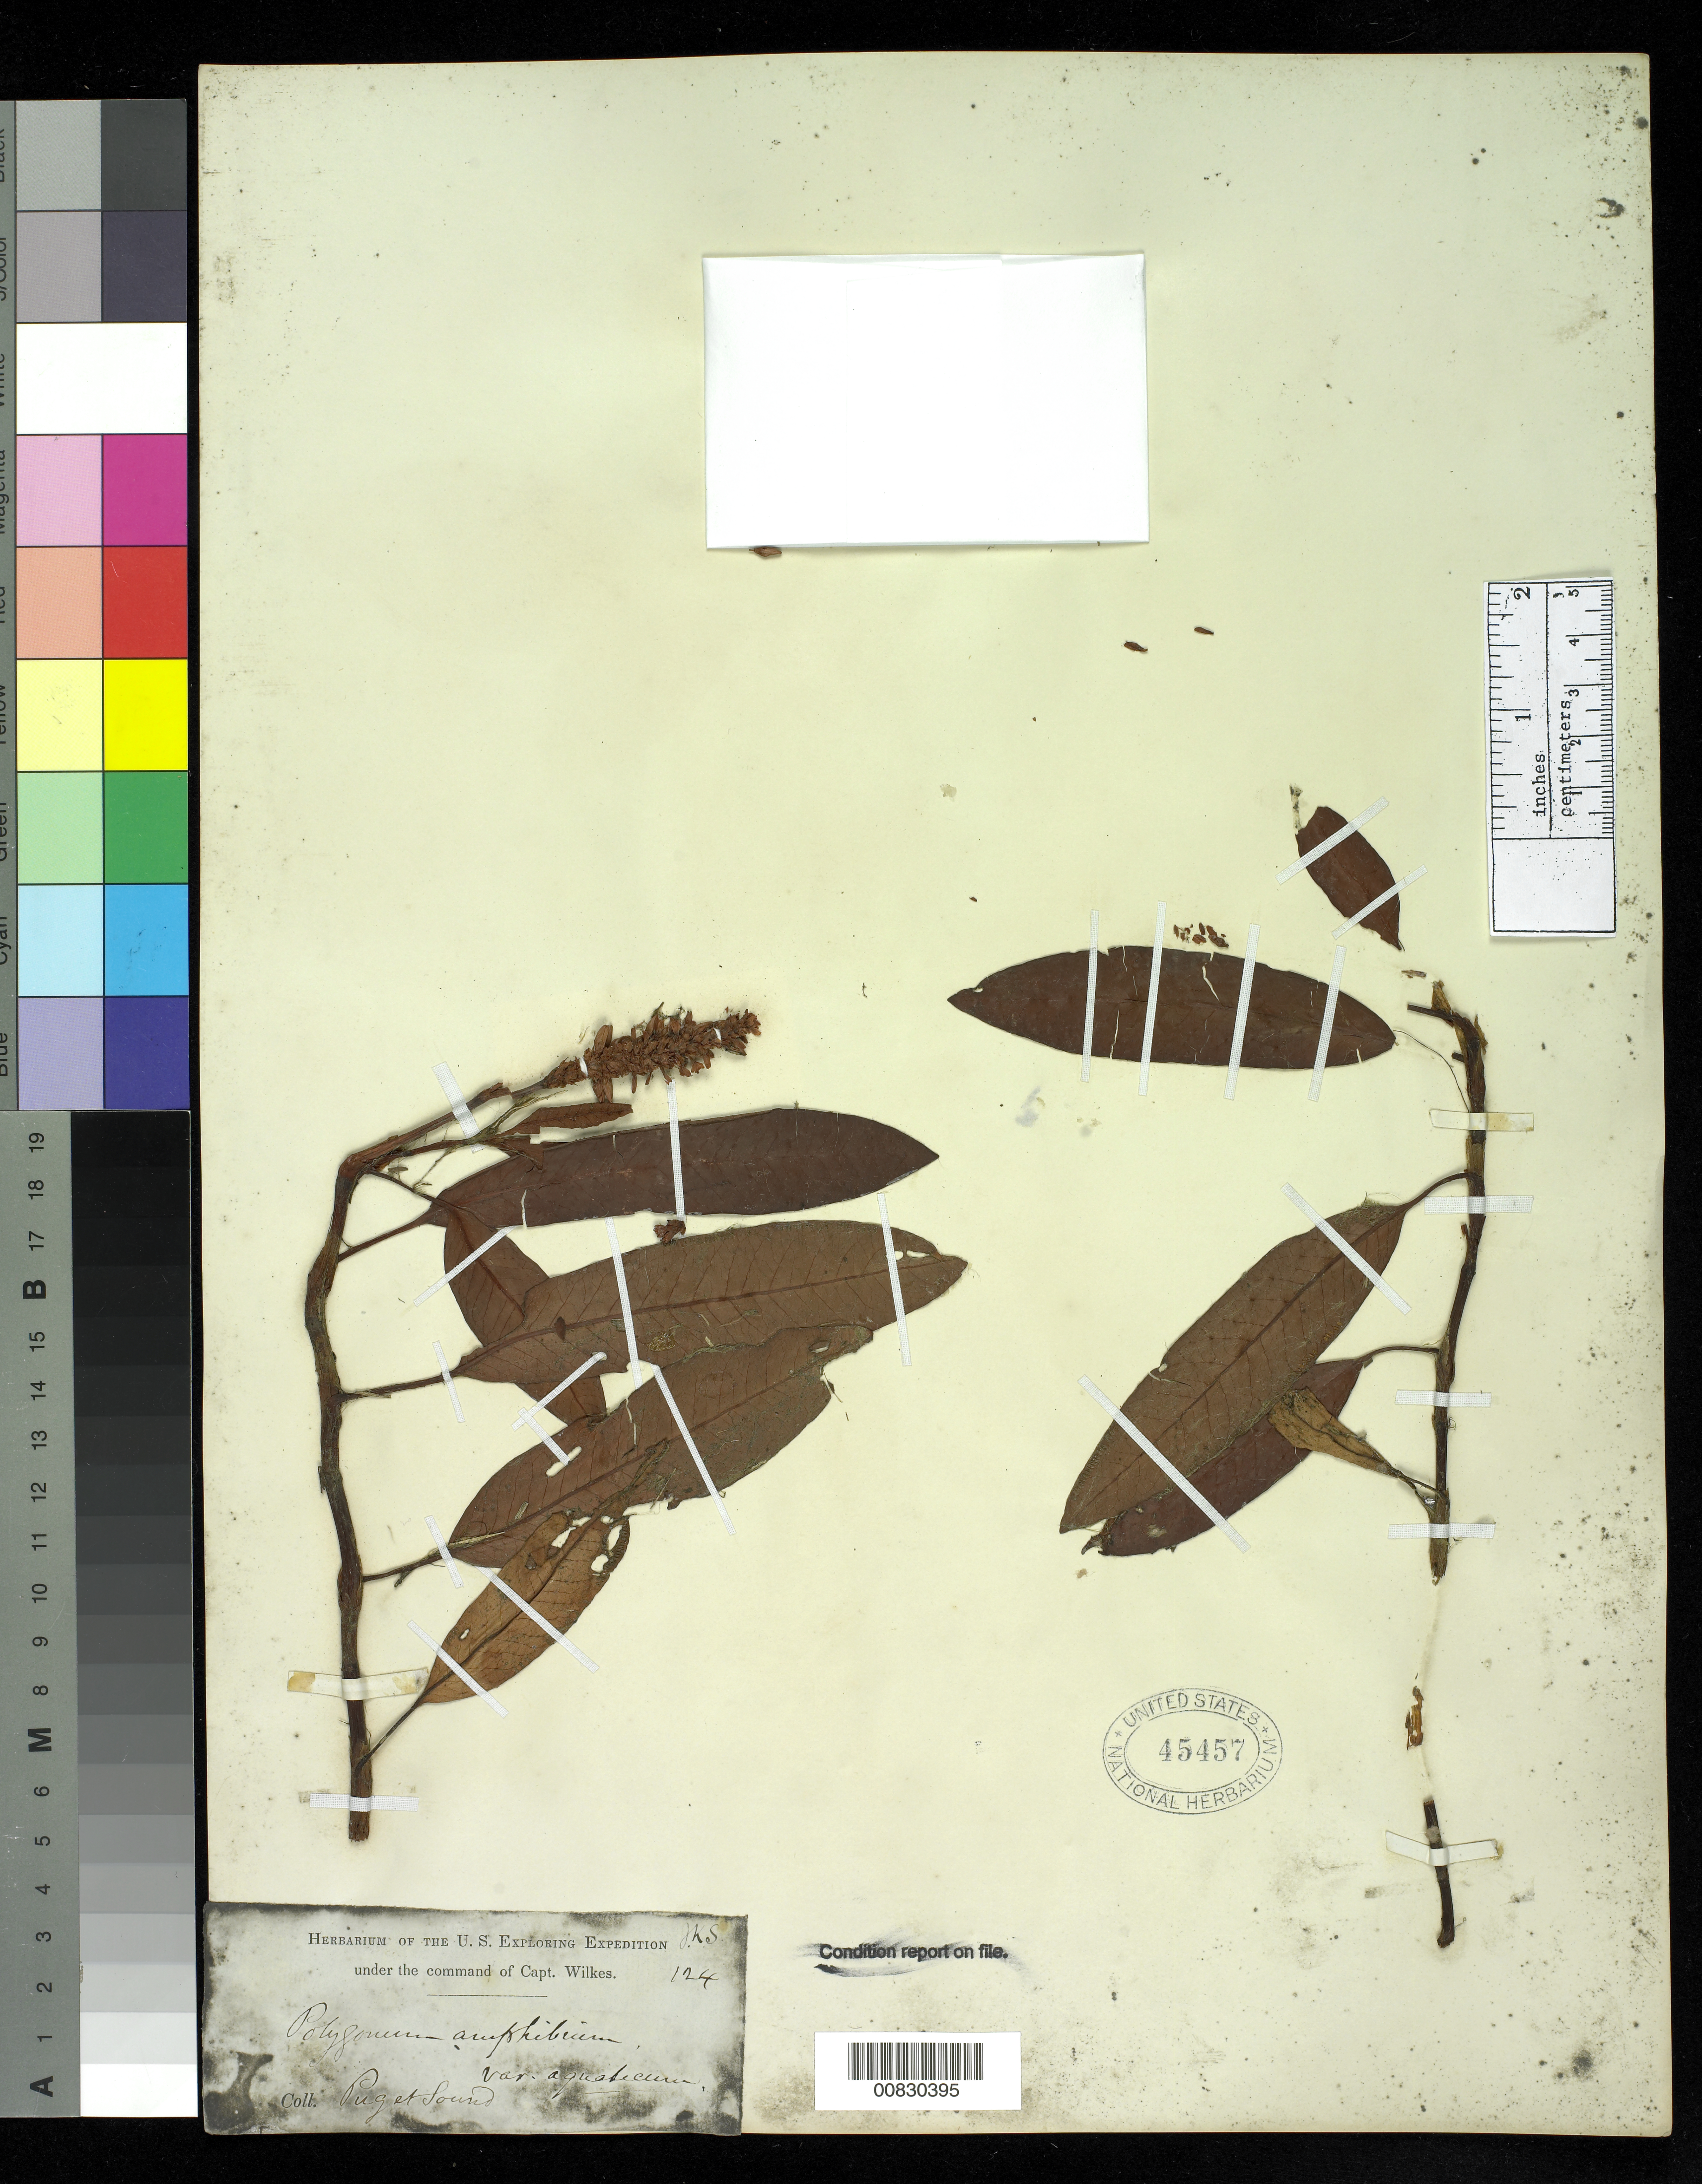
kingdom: Plantae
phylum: Tracheophyta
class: Magnoliopsida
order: Caryophyllales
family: Polygonaceae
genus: Persicaria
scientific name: Persicaria amphibia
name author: (L.) Delarbre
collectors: Wilkes Explor. Exped.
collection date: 1838/1842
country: United States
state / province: Washington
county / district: King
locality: Puget Sound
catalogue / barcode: US 45457